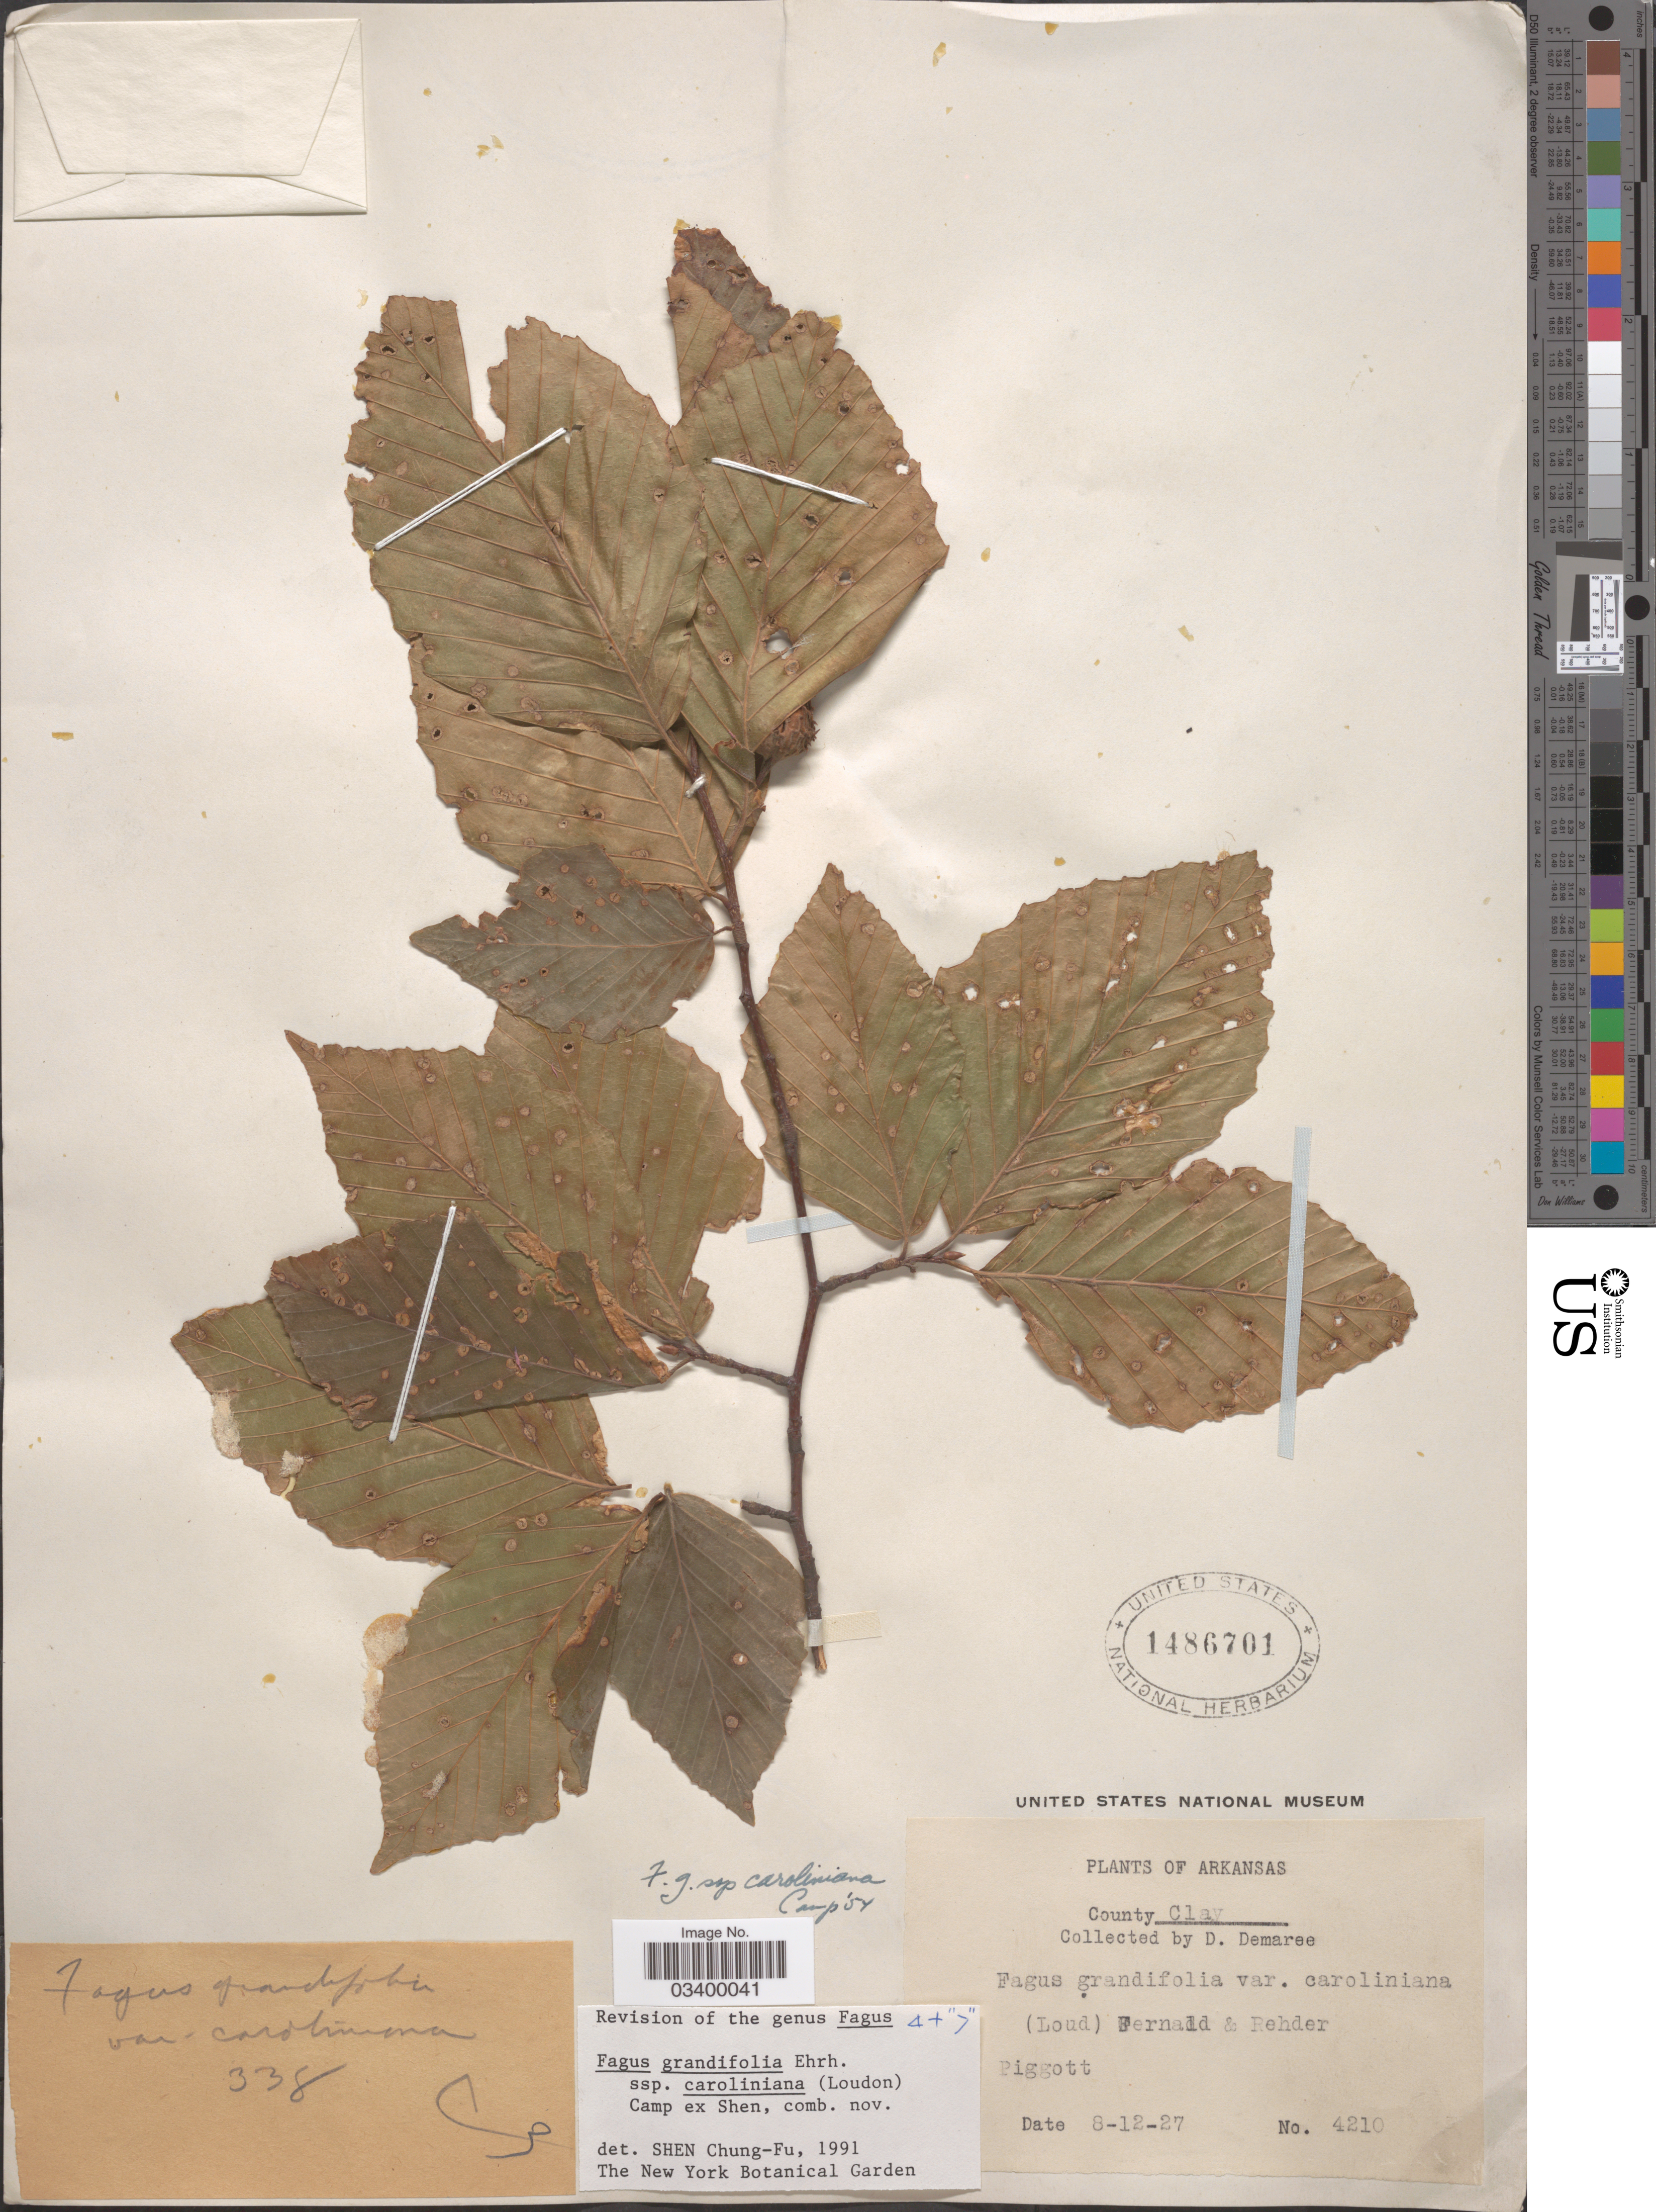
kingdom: Plantae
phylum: Tracheophyta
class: Magnoliopsida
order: Fagales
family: Fagaceae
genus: Fagus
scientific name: Fagus grandifolia subsp. caroliniana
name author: (Loudon) Fernald & Rehder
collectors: D. Demaree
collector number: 4210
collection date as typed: Transcribed d/m/y: 12/8/27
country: United States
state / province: Arkansas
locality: County Clay. Piggot.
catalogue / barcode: US 1486701